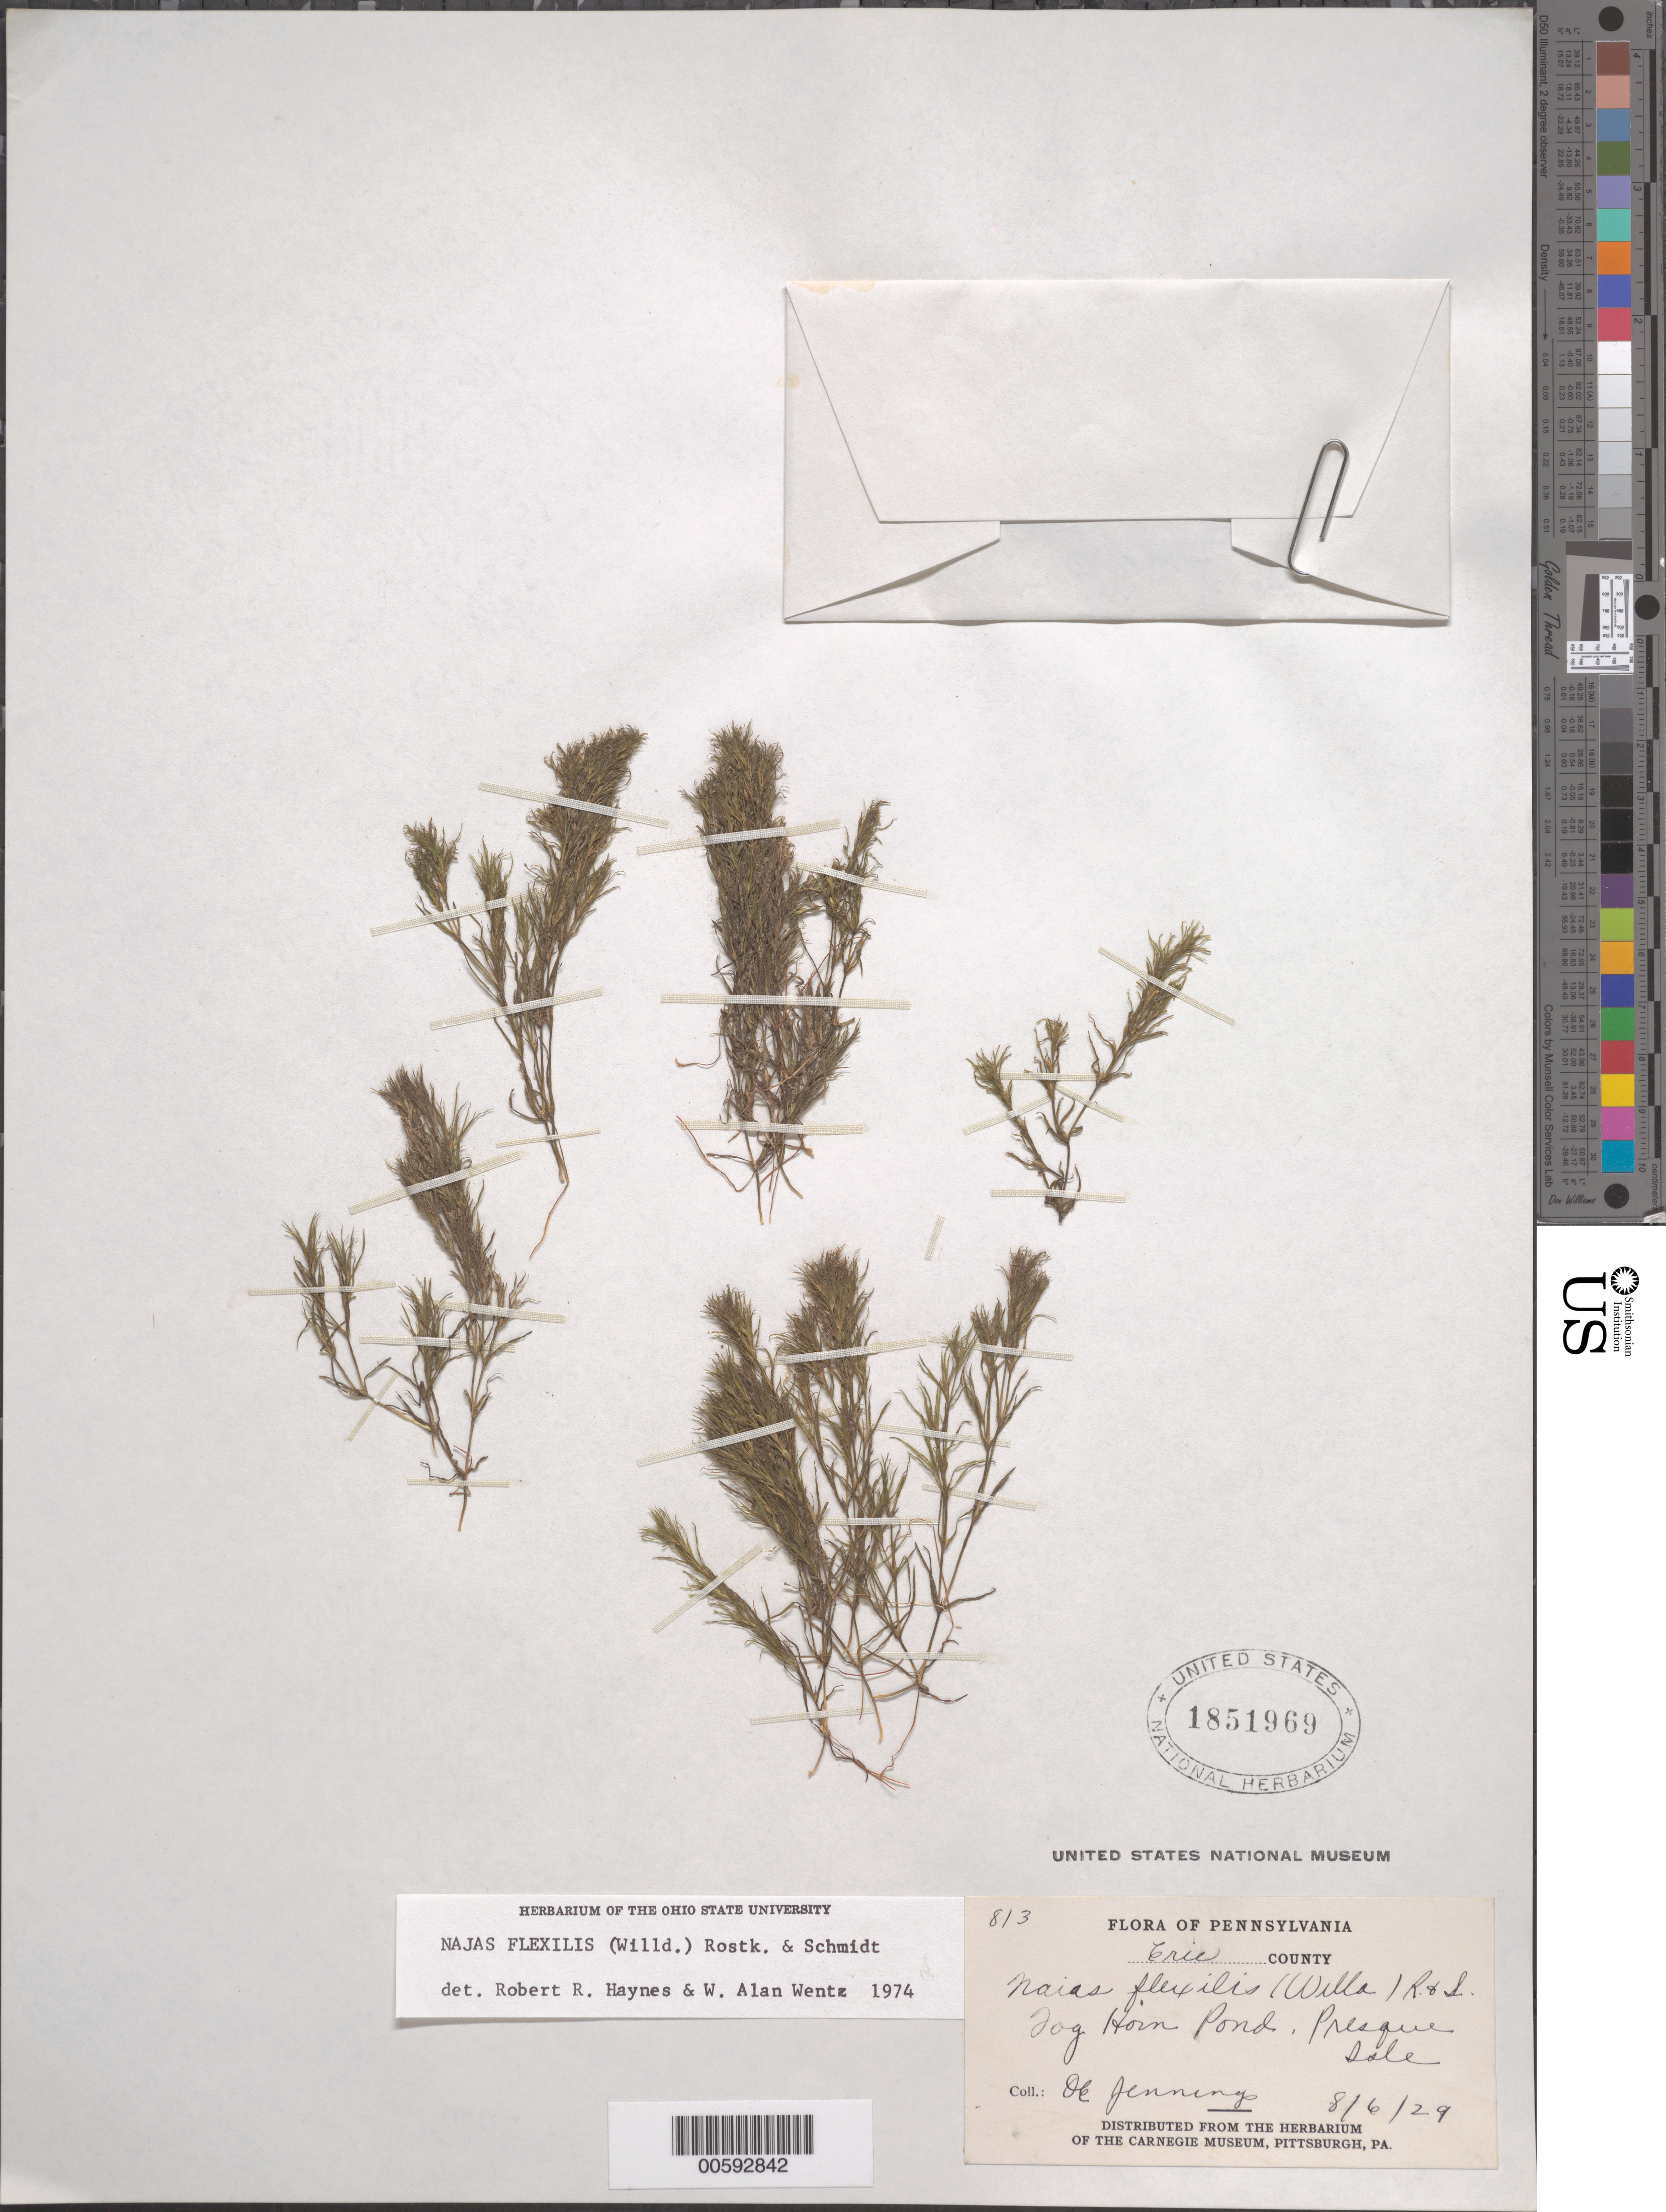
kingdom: Plantae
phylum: Tracheophyta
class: Liliopsida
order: Alismatales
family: Hydrocharitaceae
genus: Najas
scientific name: Najas flexilis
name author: (Willd.) Rostk. & Schmidt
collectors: O. E. Jennings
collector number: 813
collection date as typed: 08 Jun 1929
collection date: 1929-06-08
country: United States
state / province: Pennsylvania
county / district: Erie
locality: Fog Horn Pond, Presque Isle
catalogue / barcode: US 1851969